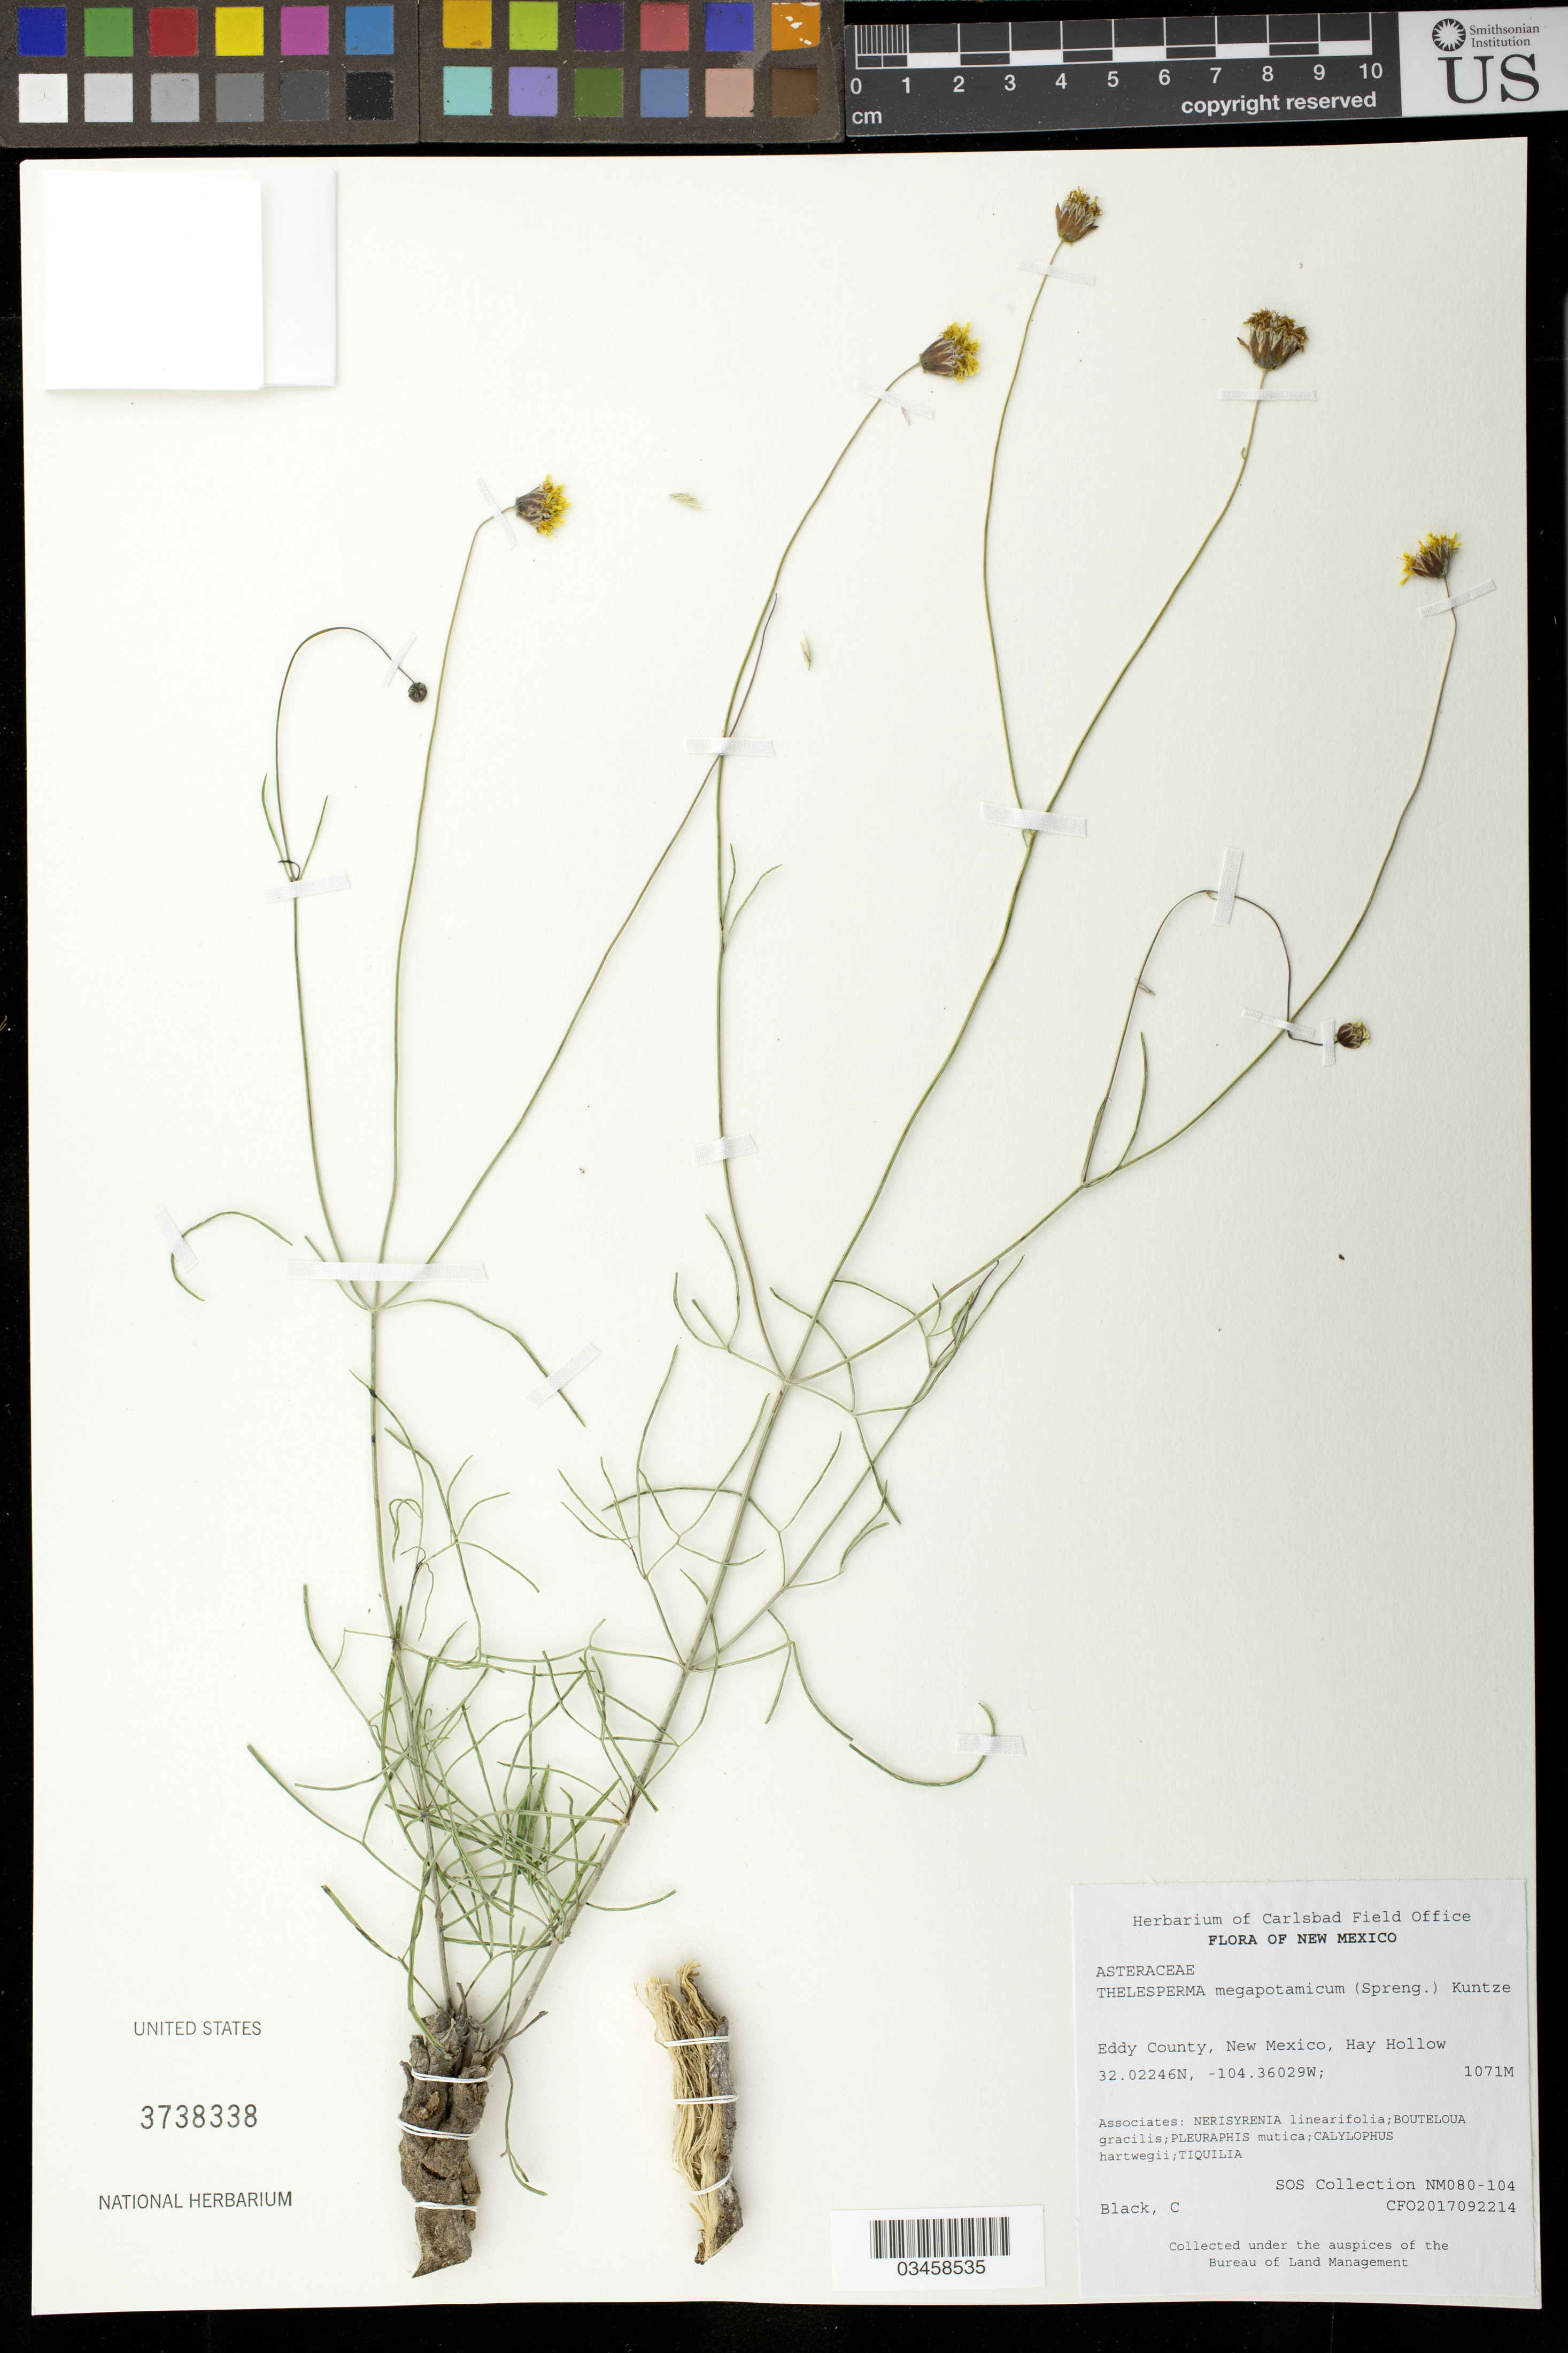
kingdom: Plantae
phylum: Tracheophyta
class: Magnoliopsida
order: Asterales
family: Asteraceae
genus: Thelesperma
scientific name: Thelesperma megapotamicum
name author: (Spreng.) Herter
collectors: C. Black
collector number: NM80-104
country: United States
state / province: New Mexico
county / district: Eddy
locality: Hay Hollow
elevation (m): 1071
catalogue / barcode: US 3738338